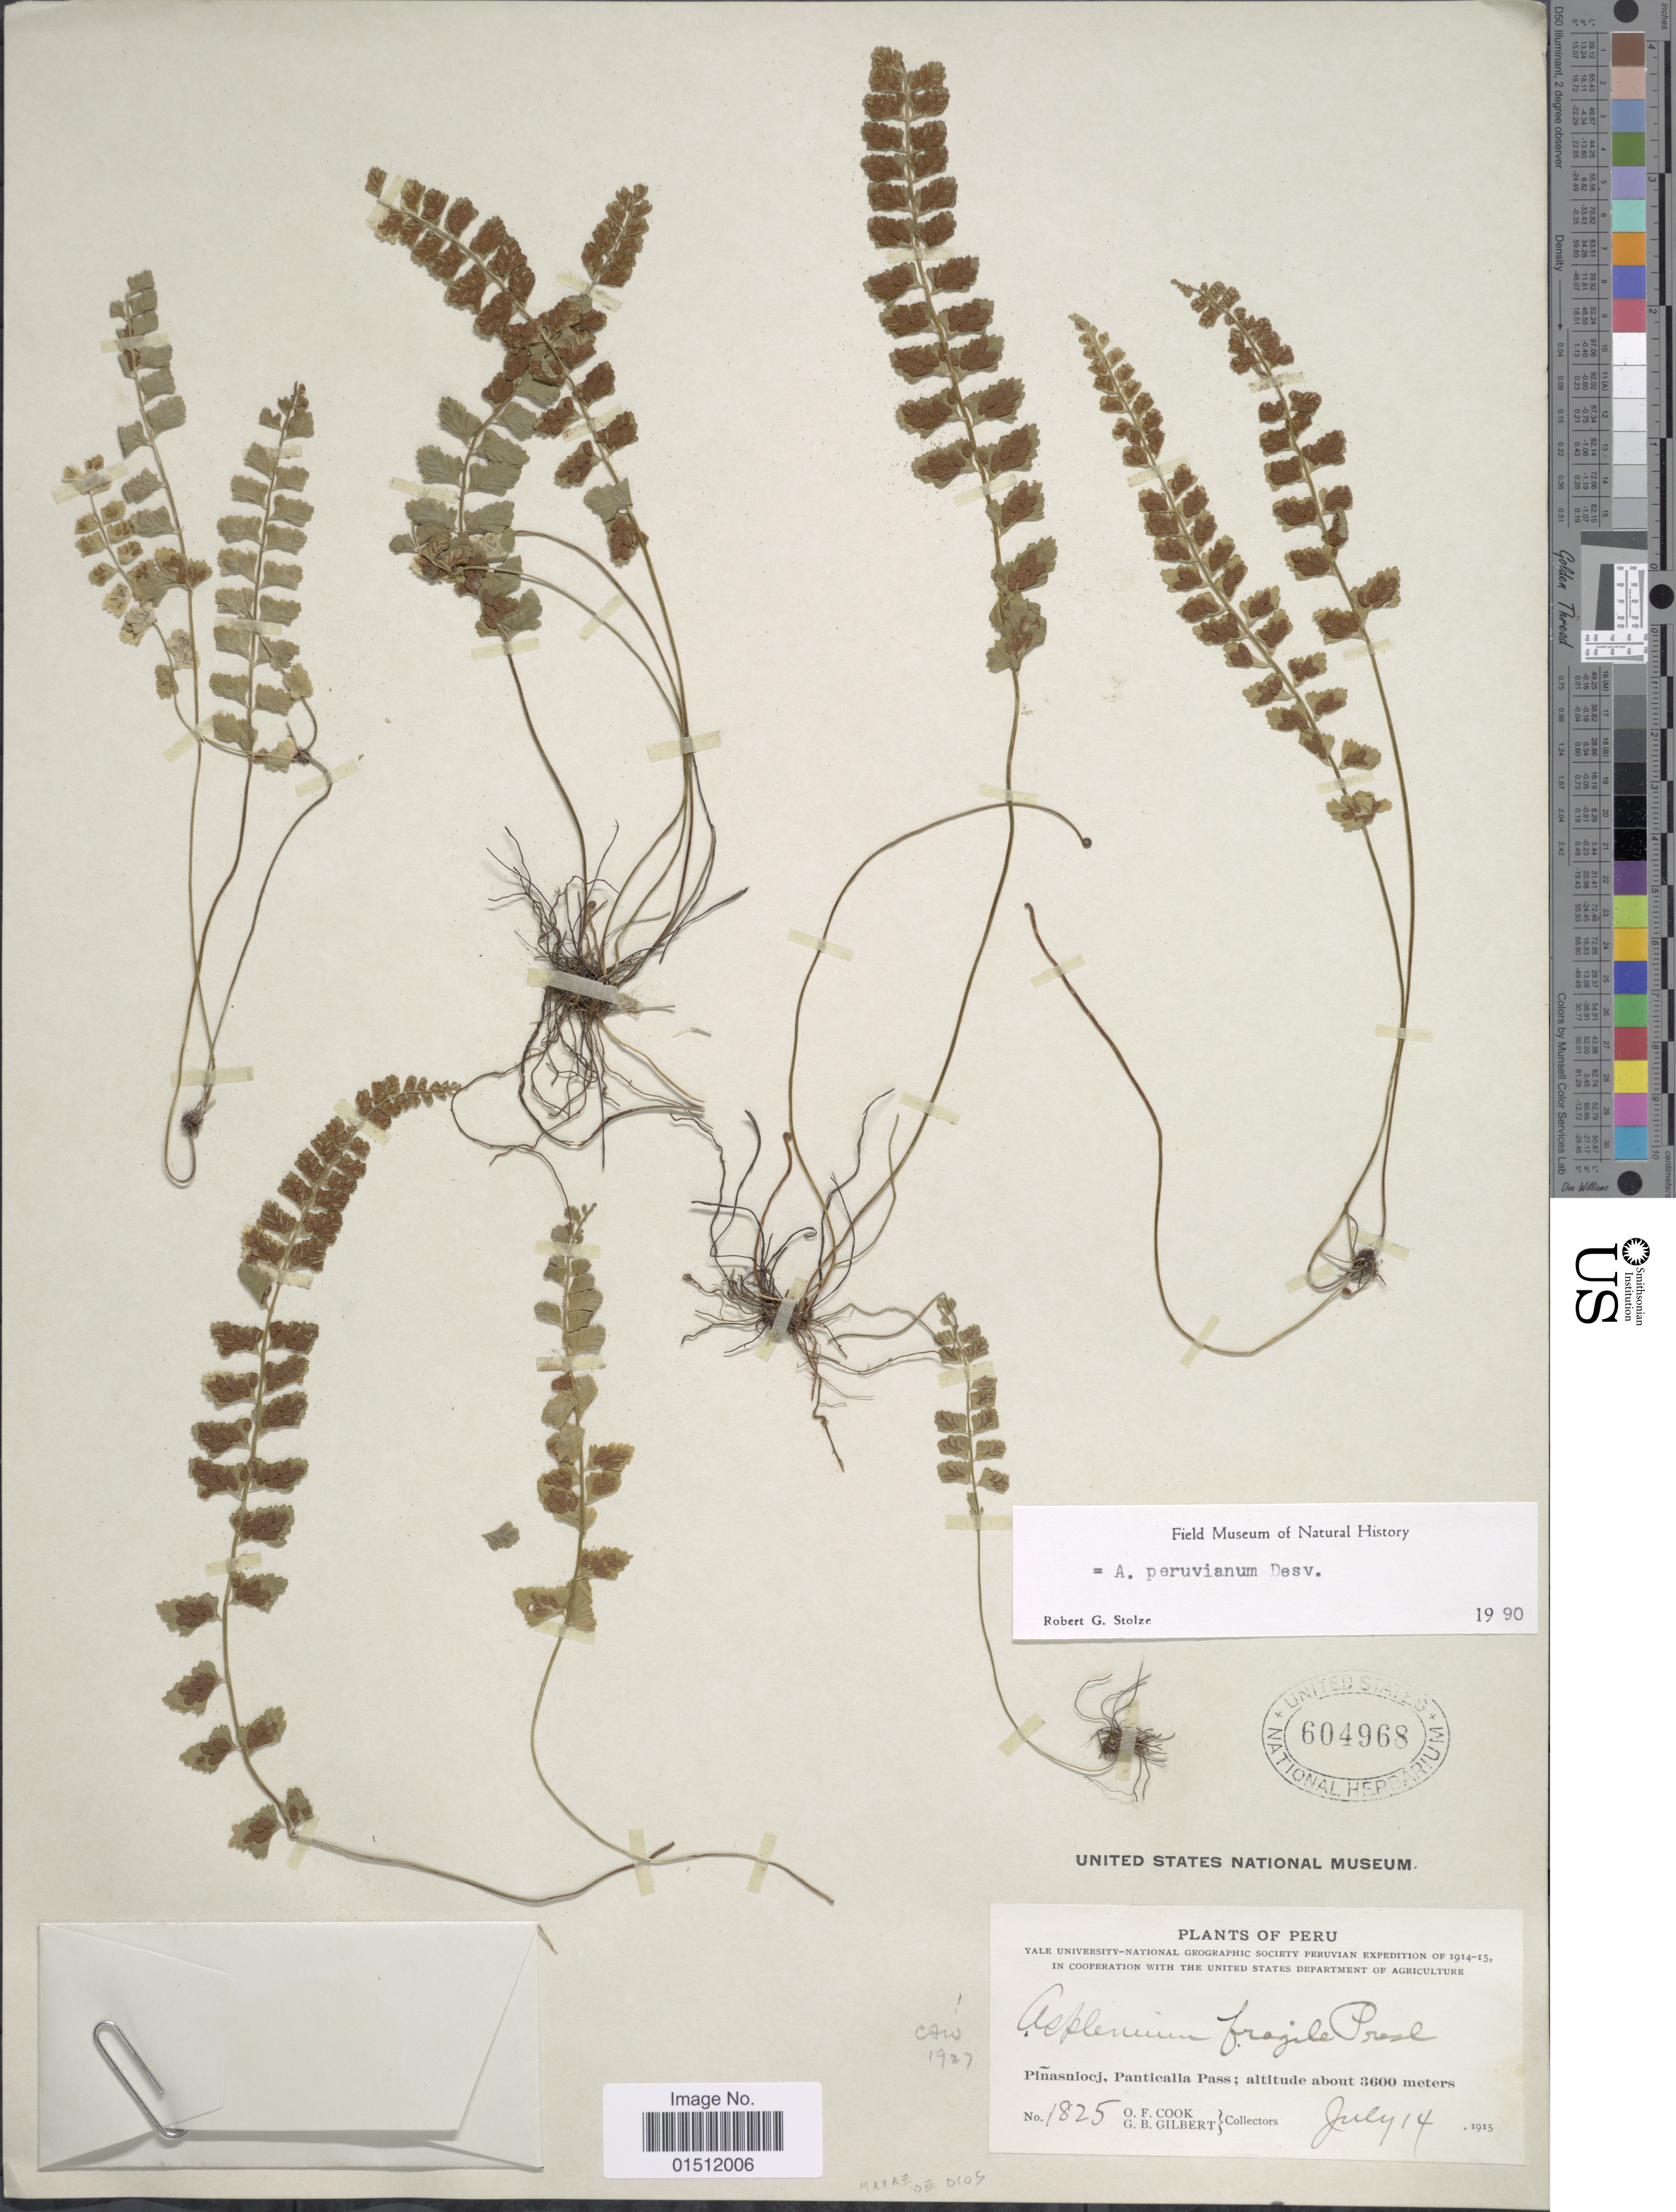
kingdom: Plantae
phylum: Tracheophyta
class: Polypodiopsida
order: Polypodiales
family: Aspleniaceae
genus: Asplenium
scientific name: Asplenium peruvianum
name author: Desv.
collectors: O. F. Cook & G. B. Gilbert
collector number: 1825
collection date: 1915-07-14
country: Peru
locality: Pinasniocj, Panticalla Pass.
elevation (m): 3600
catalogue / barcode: US 604968